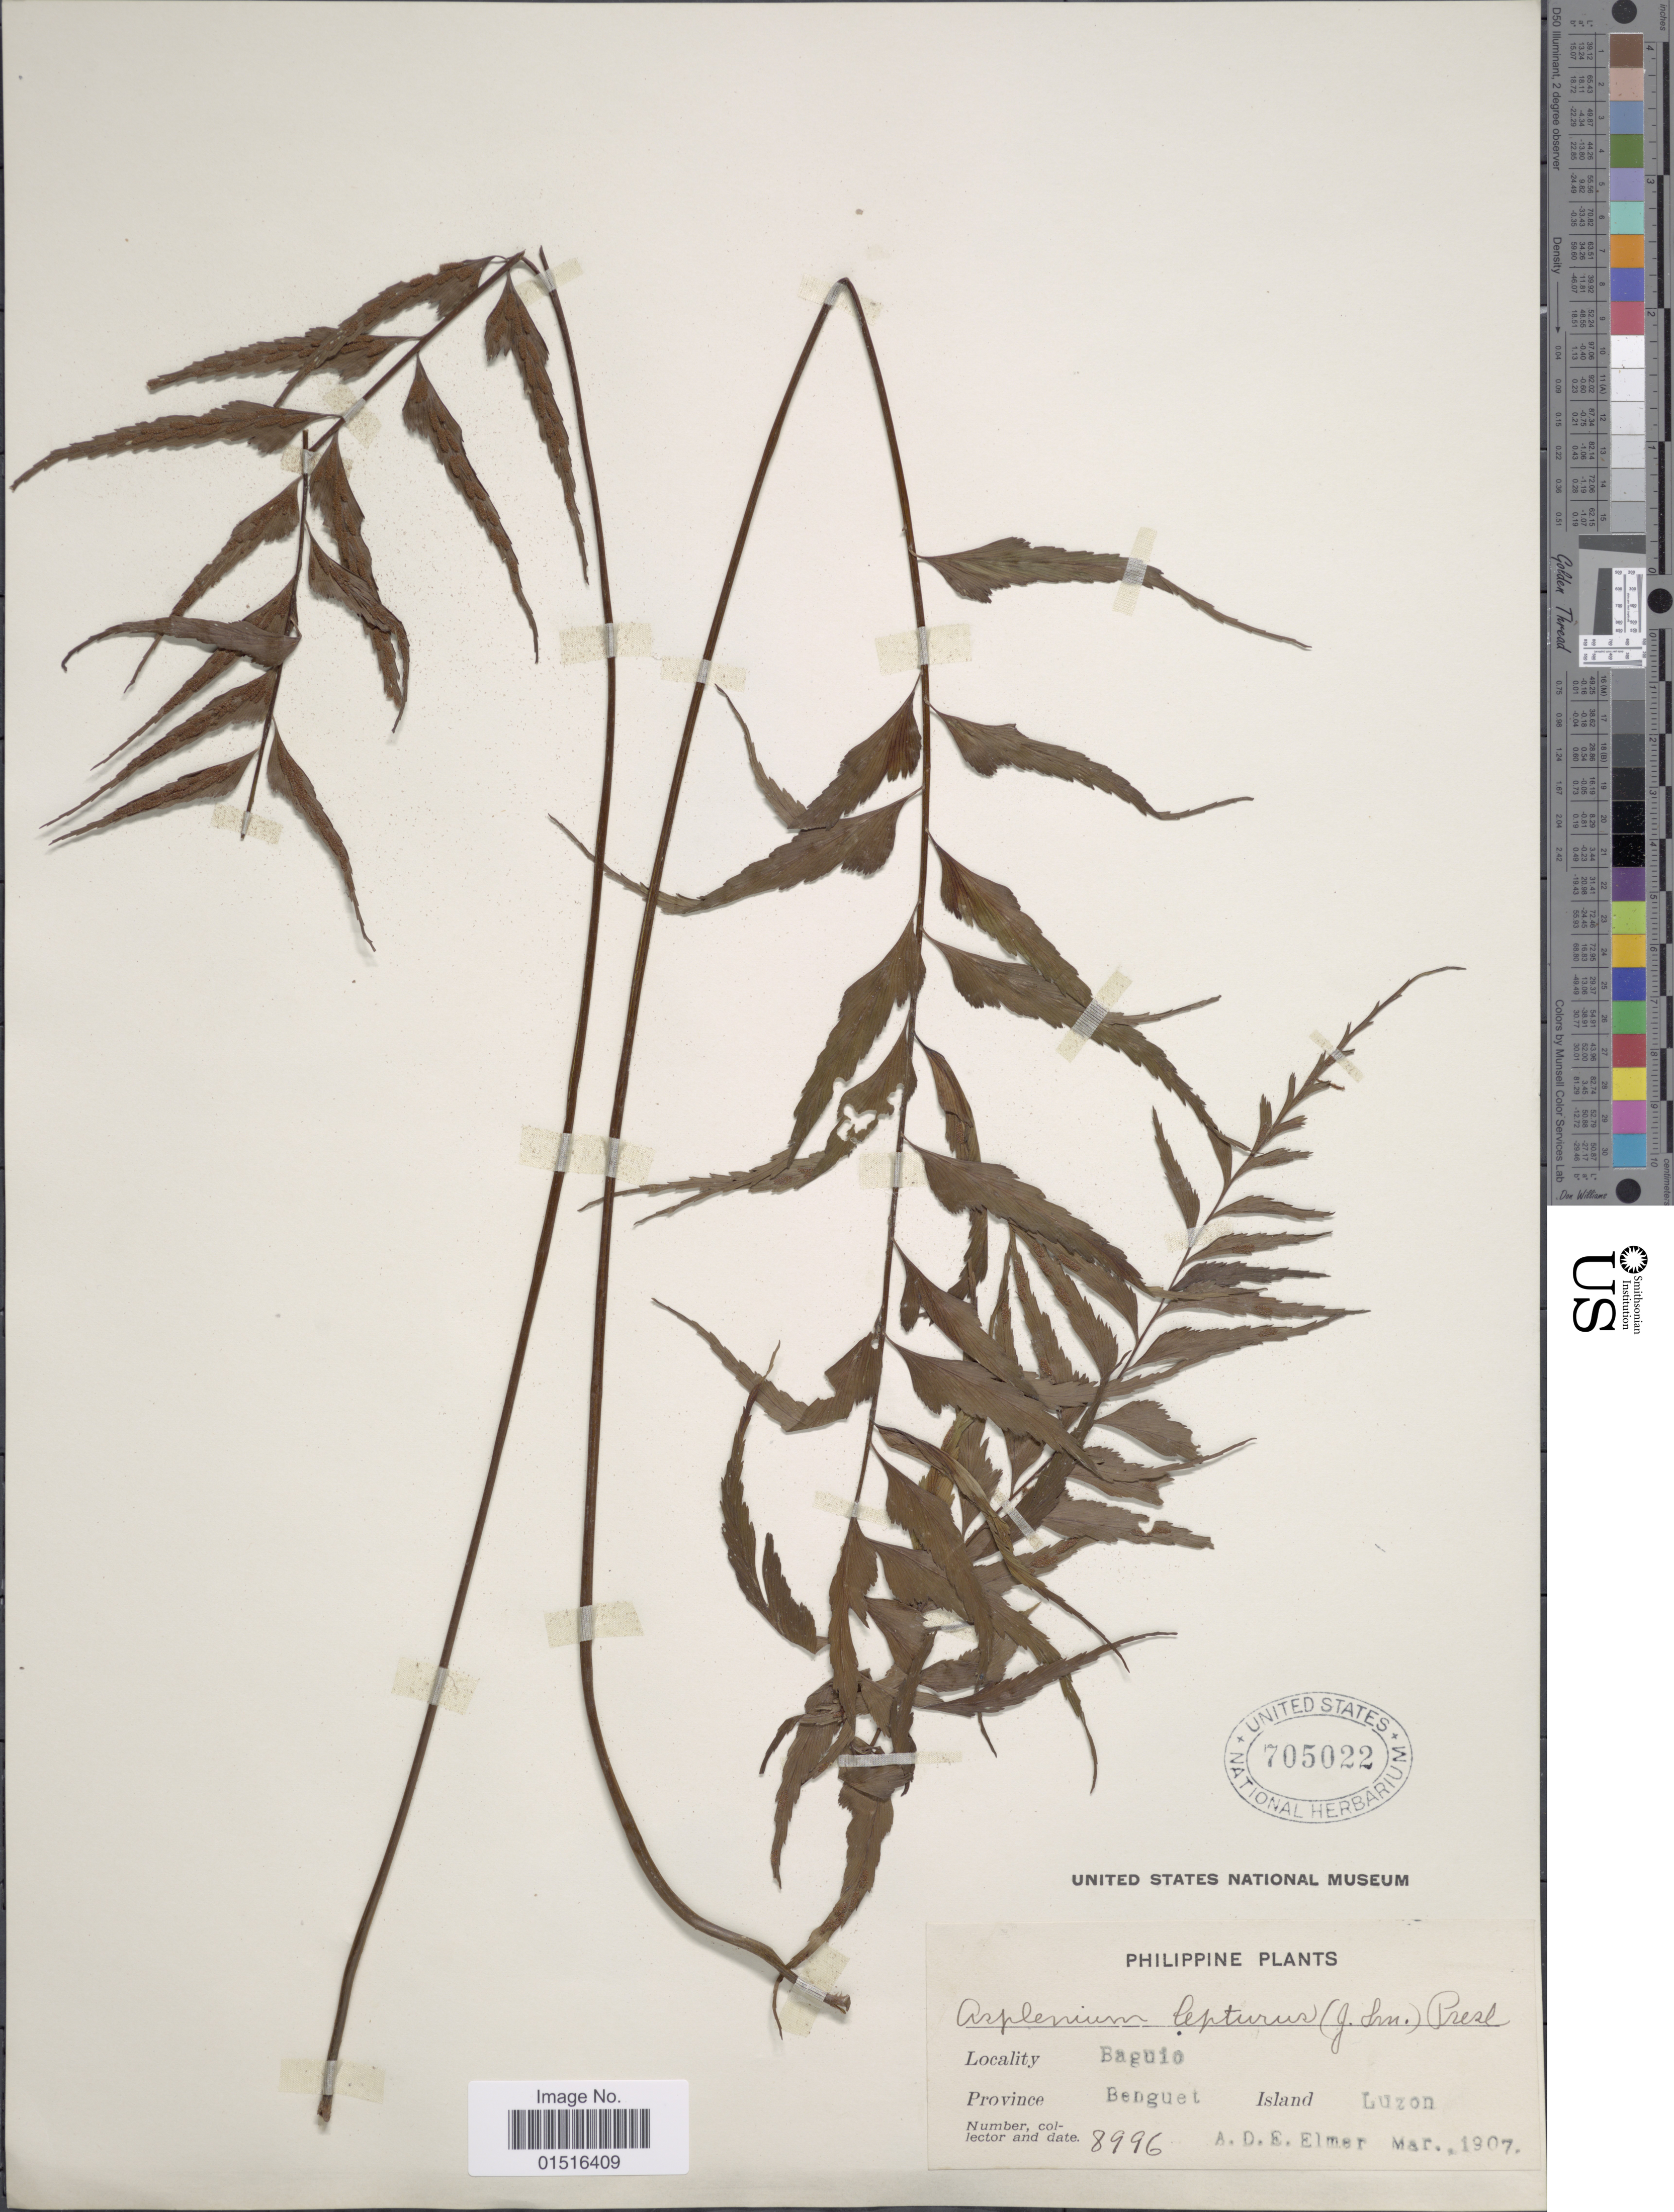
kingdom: Plantae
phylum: Tracheophyta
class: Polypodiopsida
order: Polypodiales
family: Aspleniaceae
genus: Asplenium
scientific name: Asplenium lepturus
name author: J. Sm. ex C. Presl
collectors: A. D. E. Elmer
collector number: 8996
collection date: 1907-03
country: Philippines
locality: Baguio, Province Benguet, Island Luzon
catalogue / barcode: US 705022